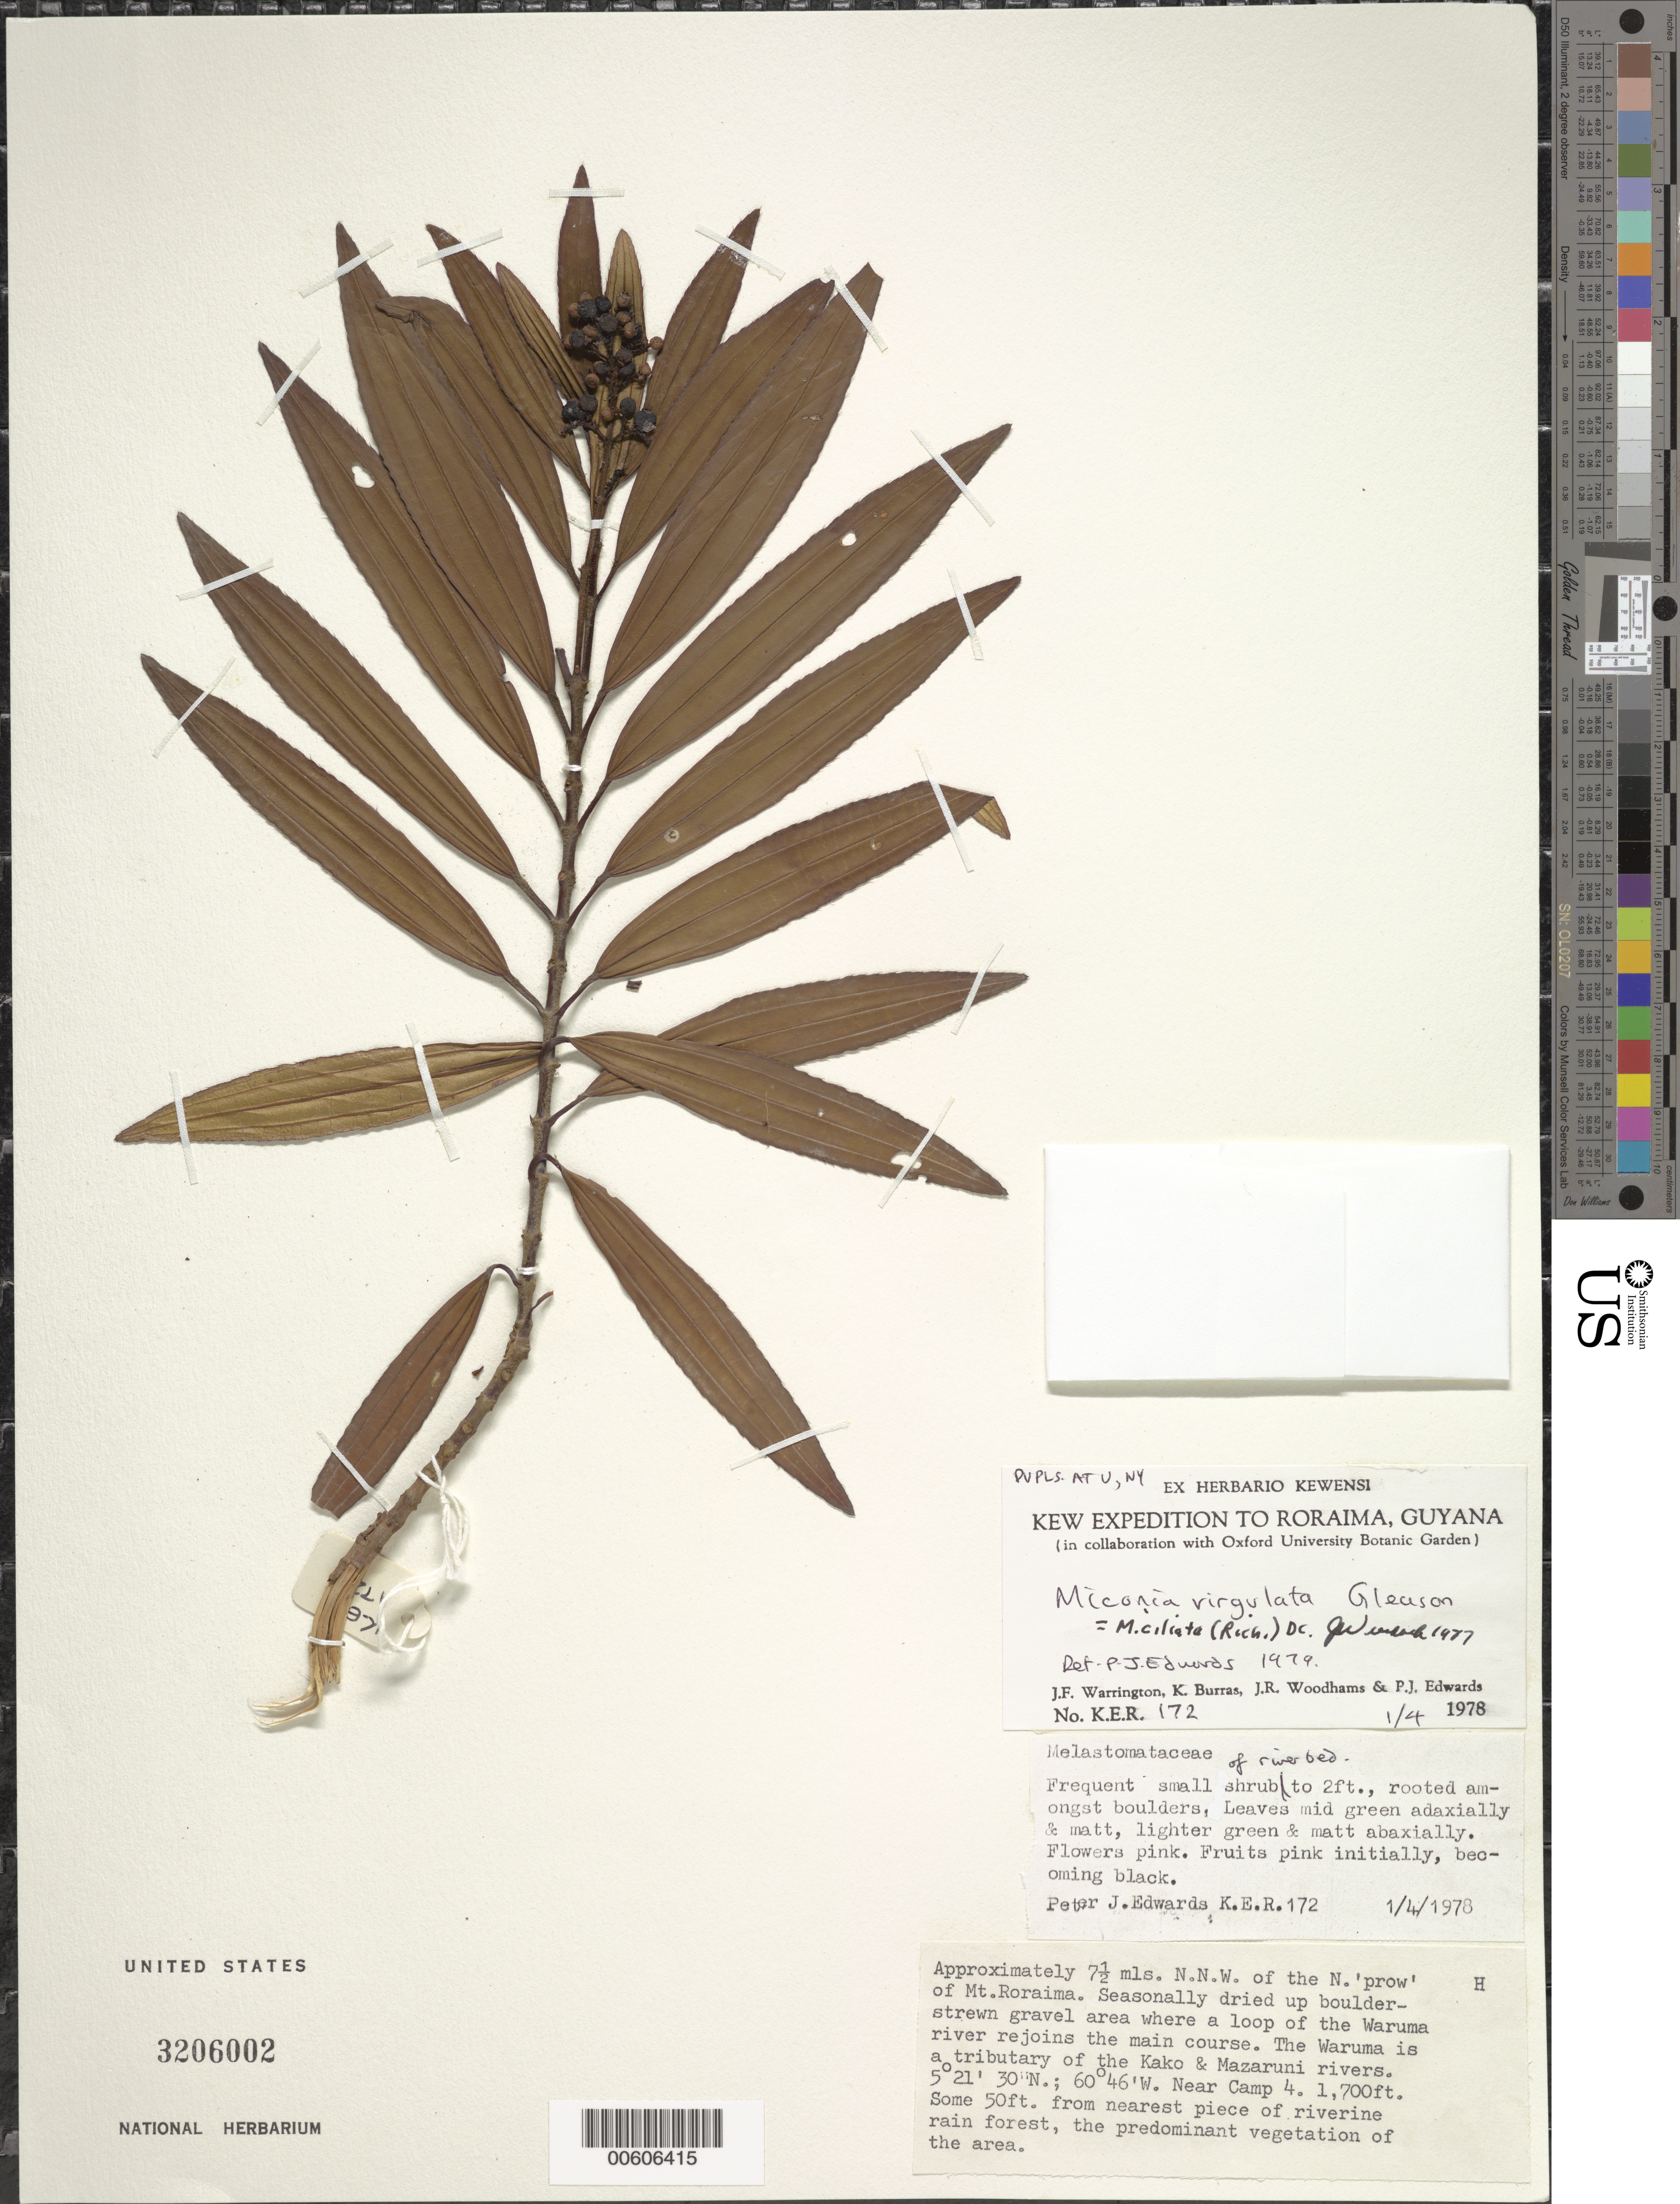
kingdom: Plantae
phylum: Tracheophyta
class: Magnoliopsida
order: Myrtales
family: Melastomataceae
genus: Miconia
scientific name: Miconia ciliata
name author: (Rich.) DC.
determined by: Wurdack, John J., (US), US (UNITED STATES)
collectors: J. Warrington, K. Burras, J. Woodhams & P. Edwards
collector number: KER 172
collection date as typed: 1-Apr-78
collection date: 1978-04-01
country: Guyana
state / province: Cuyuni-Mazaruni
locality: Mt. Roraima, 7.5 miles NNW of N prow, E side of Waruma R., vicinity Camp 4, on Waruma Trail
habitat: Seasonally dried up boulder-strewn gravel area where a loop of the Waruma river rejoins the main course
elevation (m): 518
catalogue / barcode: US 3206002